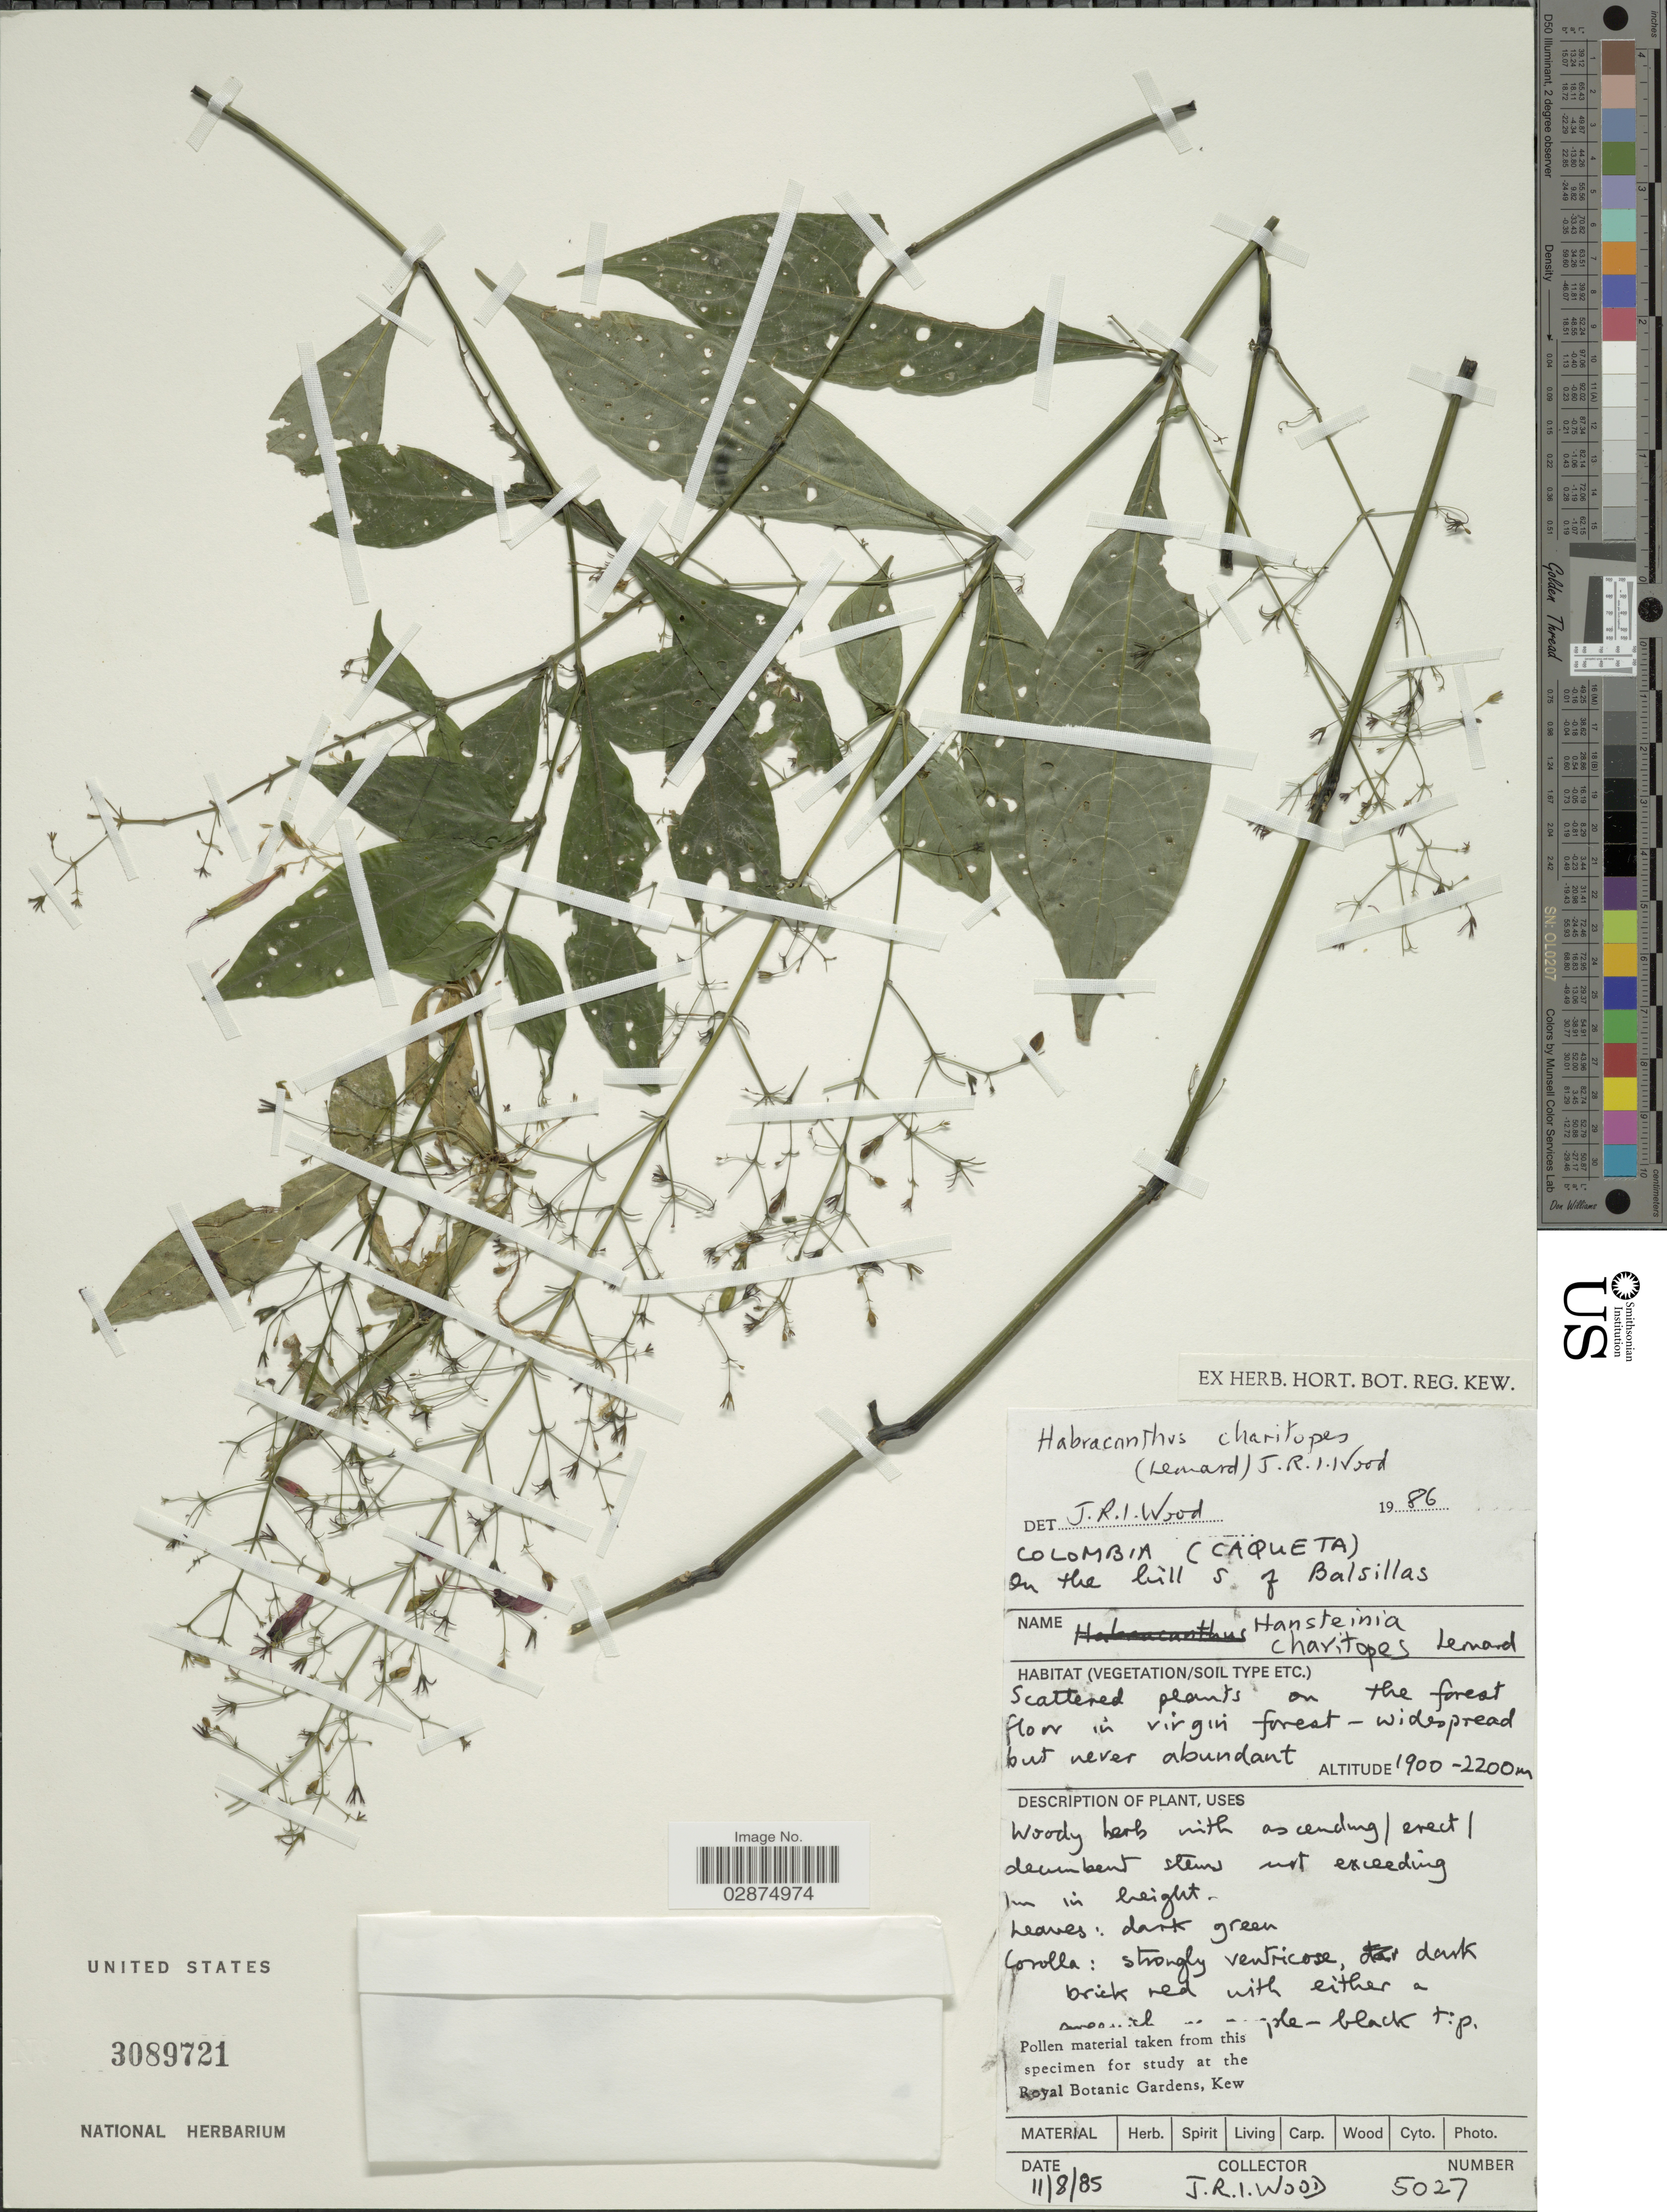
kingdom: Plantae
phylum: Tracheophyta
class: Magnoliopsida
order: Lamiales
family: Acanthaceae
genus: Habracanthus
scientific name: Habracanthus charitopes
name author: (Leonard) J.R.I. Wood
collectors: J. R. I. Wood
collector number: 5027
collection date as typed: Transcribed d/m/y: 11/8/85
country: Colombia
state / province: Caquetá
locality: On the hill S of Balsillas.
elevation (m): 1900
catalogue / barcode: US 3089721